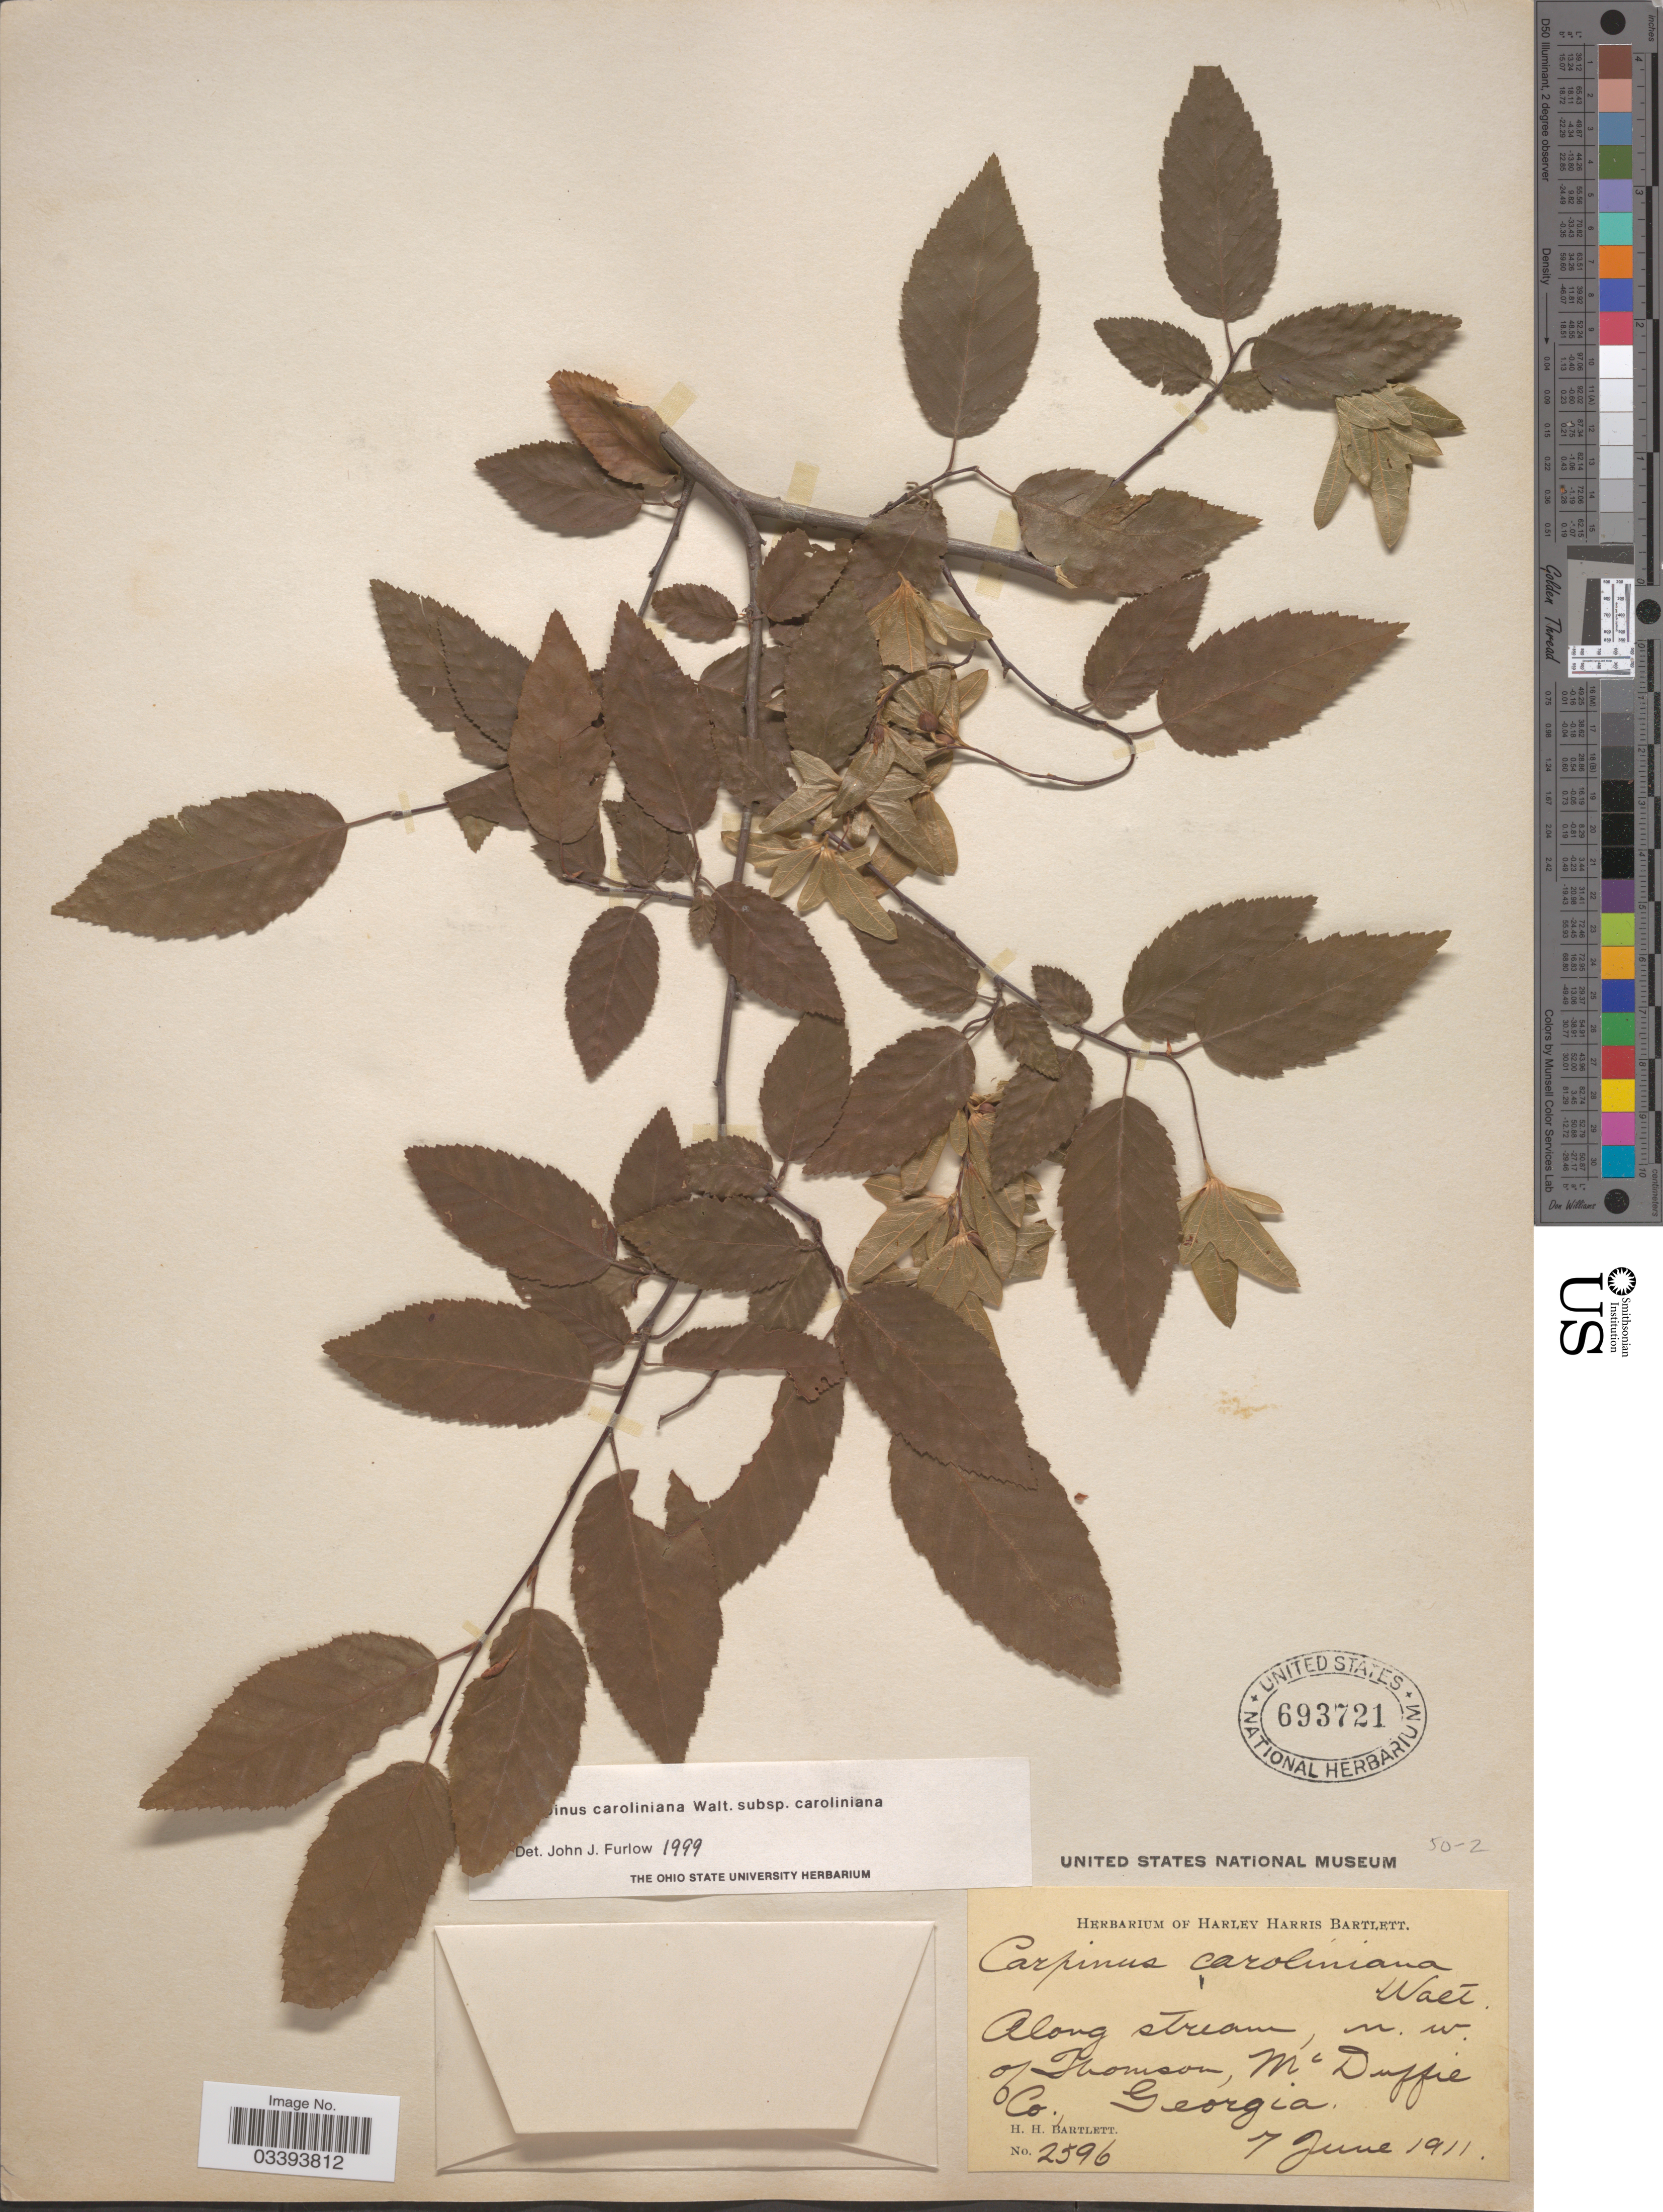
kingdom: Plantae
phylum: Tracheophyta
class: Magnoliopsida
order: Fagales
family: Betulaceae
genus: Carpinus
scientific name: Carpinus caroliniana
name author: Walter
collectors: H. H. Bartlett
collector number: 2596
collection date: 1911-06-07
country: United States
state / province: Georgia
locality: Along stream, n.w. of Thomson, Mc Duffie Co.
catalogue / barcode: US 693721